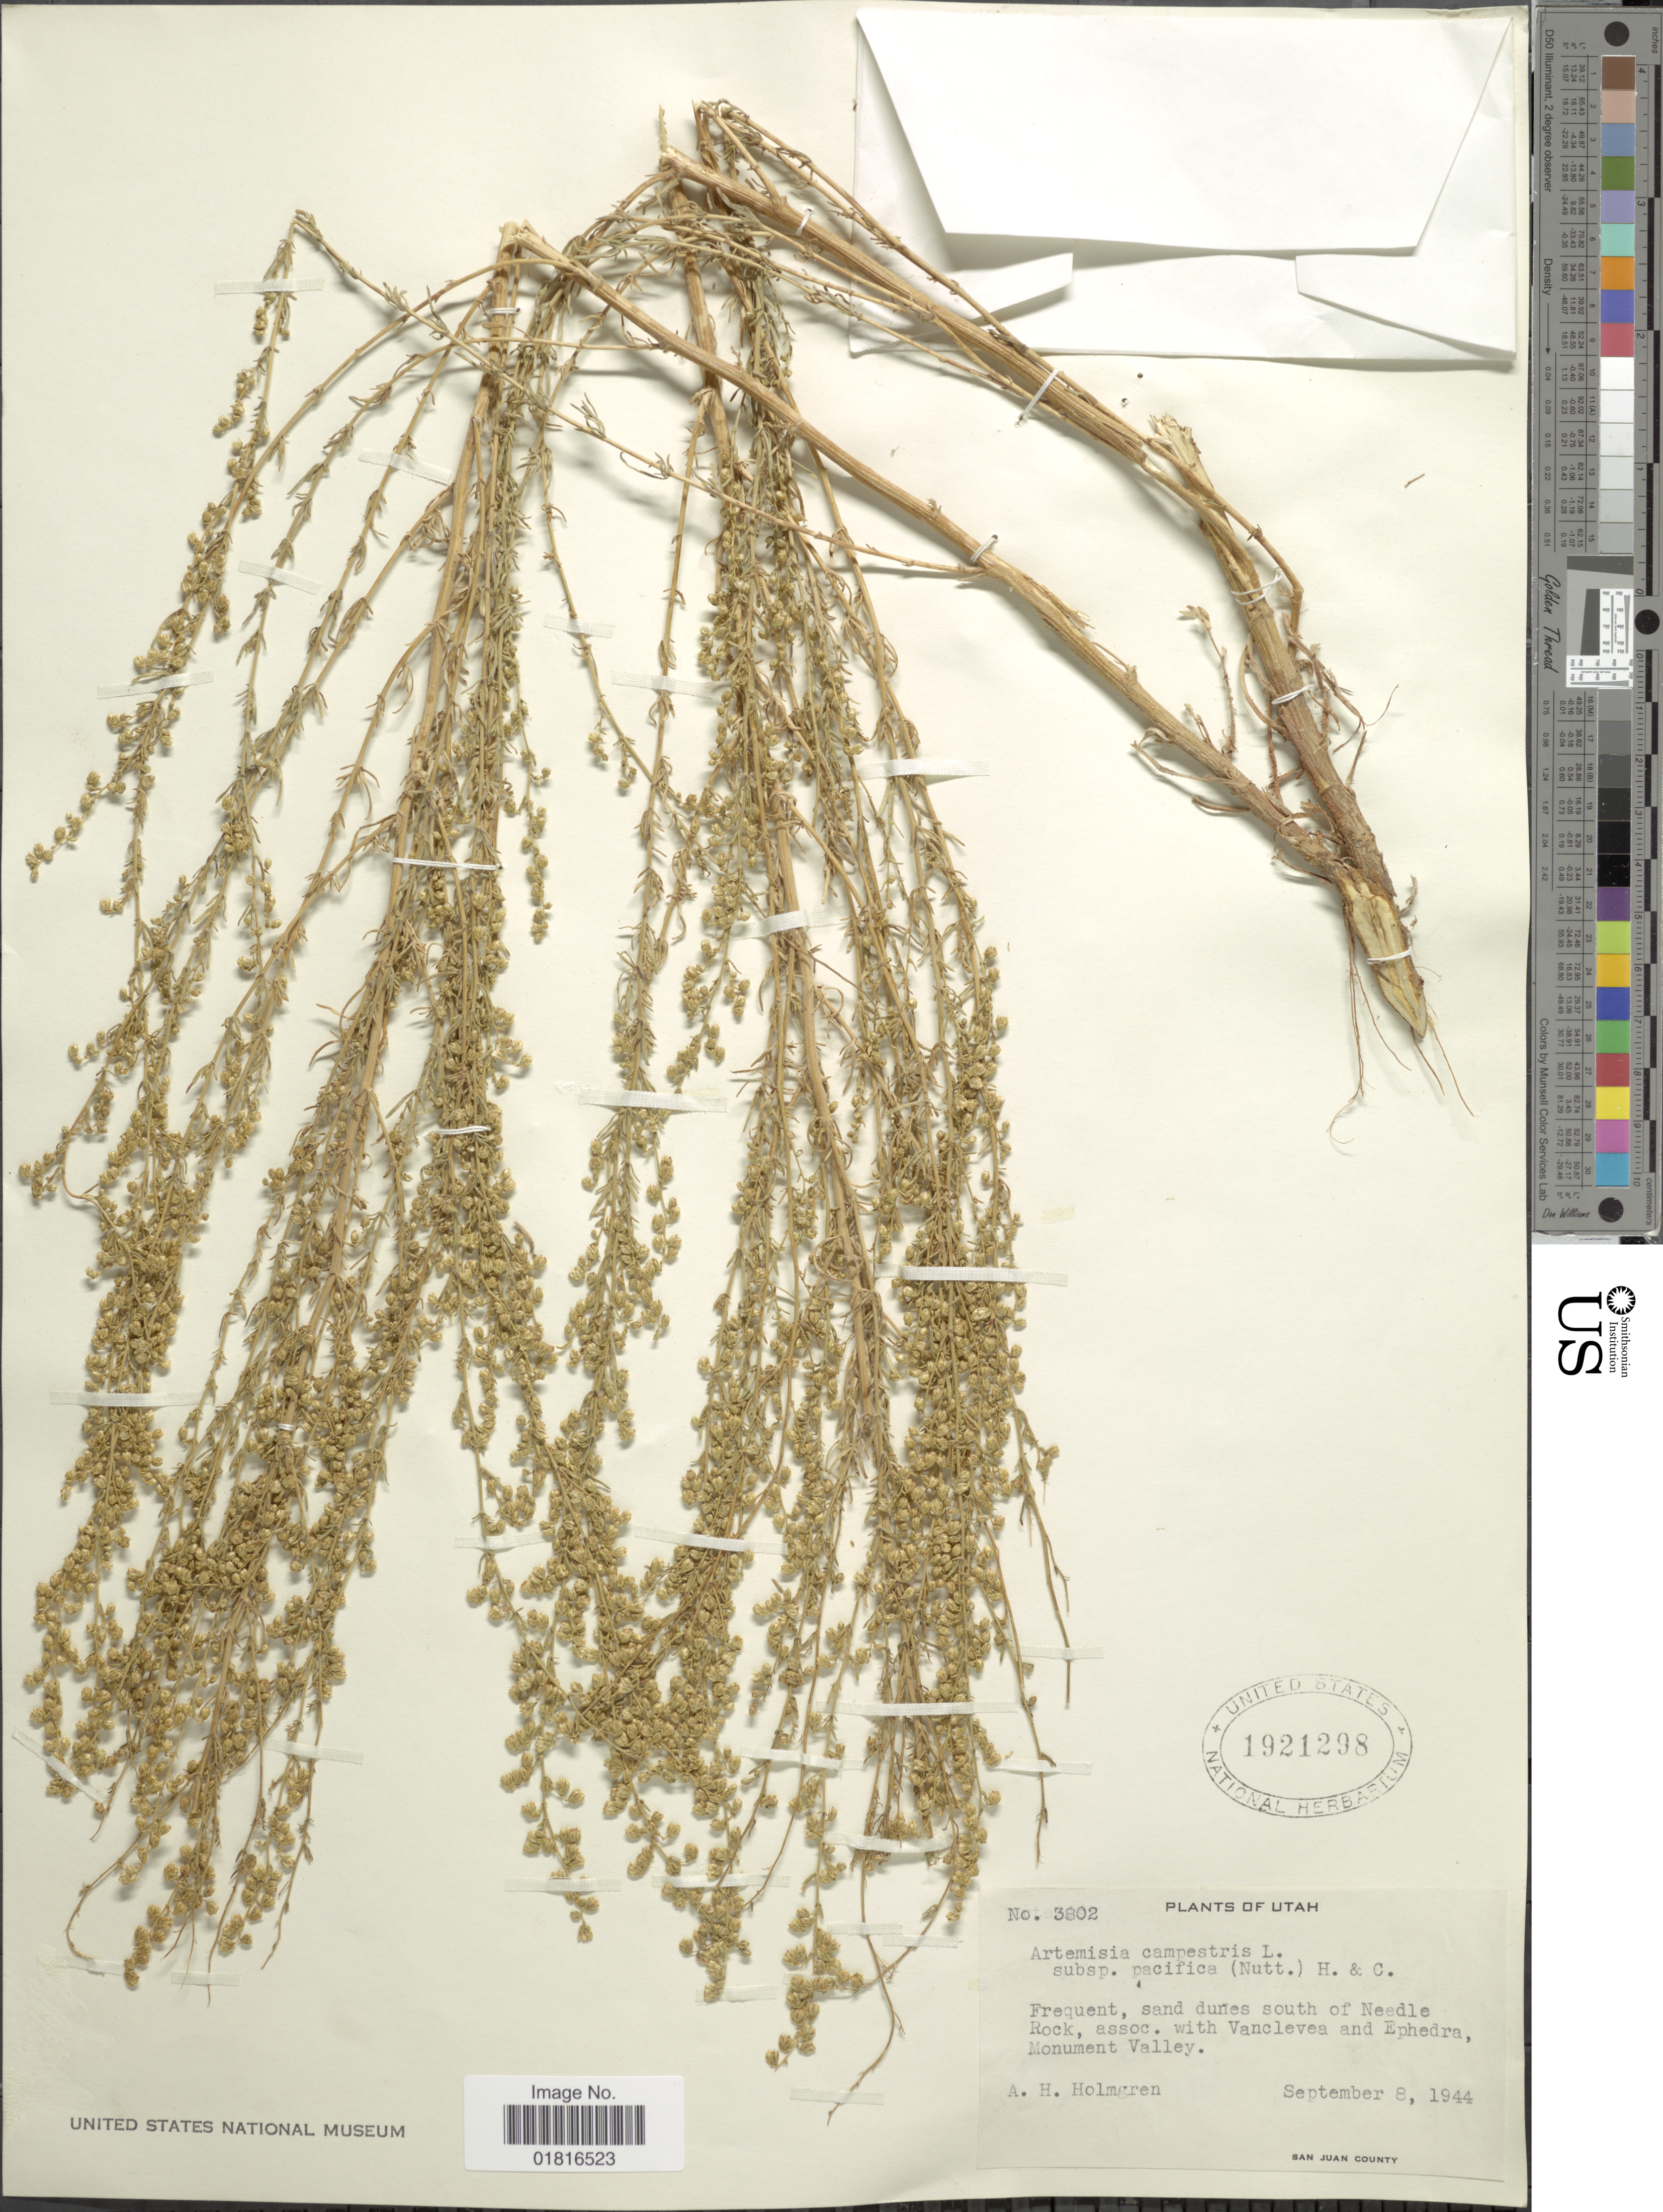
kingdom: Plantae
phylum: Tracheophyta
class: Magnoliopsida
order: Asterales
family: Asteraceae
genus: Artemisia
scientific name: Artemisia pacifica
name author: Nutt.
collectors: A. H. Holmgren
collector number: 3802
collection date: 1944-09-08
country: United States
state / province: Utah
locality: Frequent, sand dunes south of Needle Rock, assoc. with Vanclevea and Ephedra, Monument Valley, San Juan County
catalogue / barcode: US 1921298